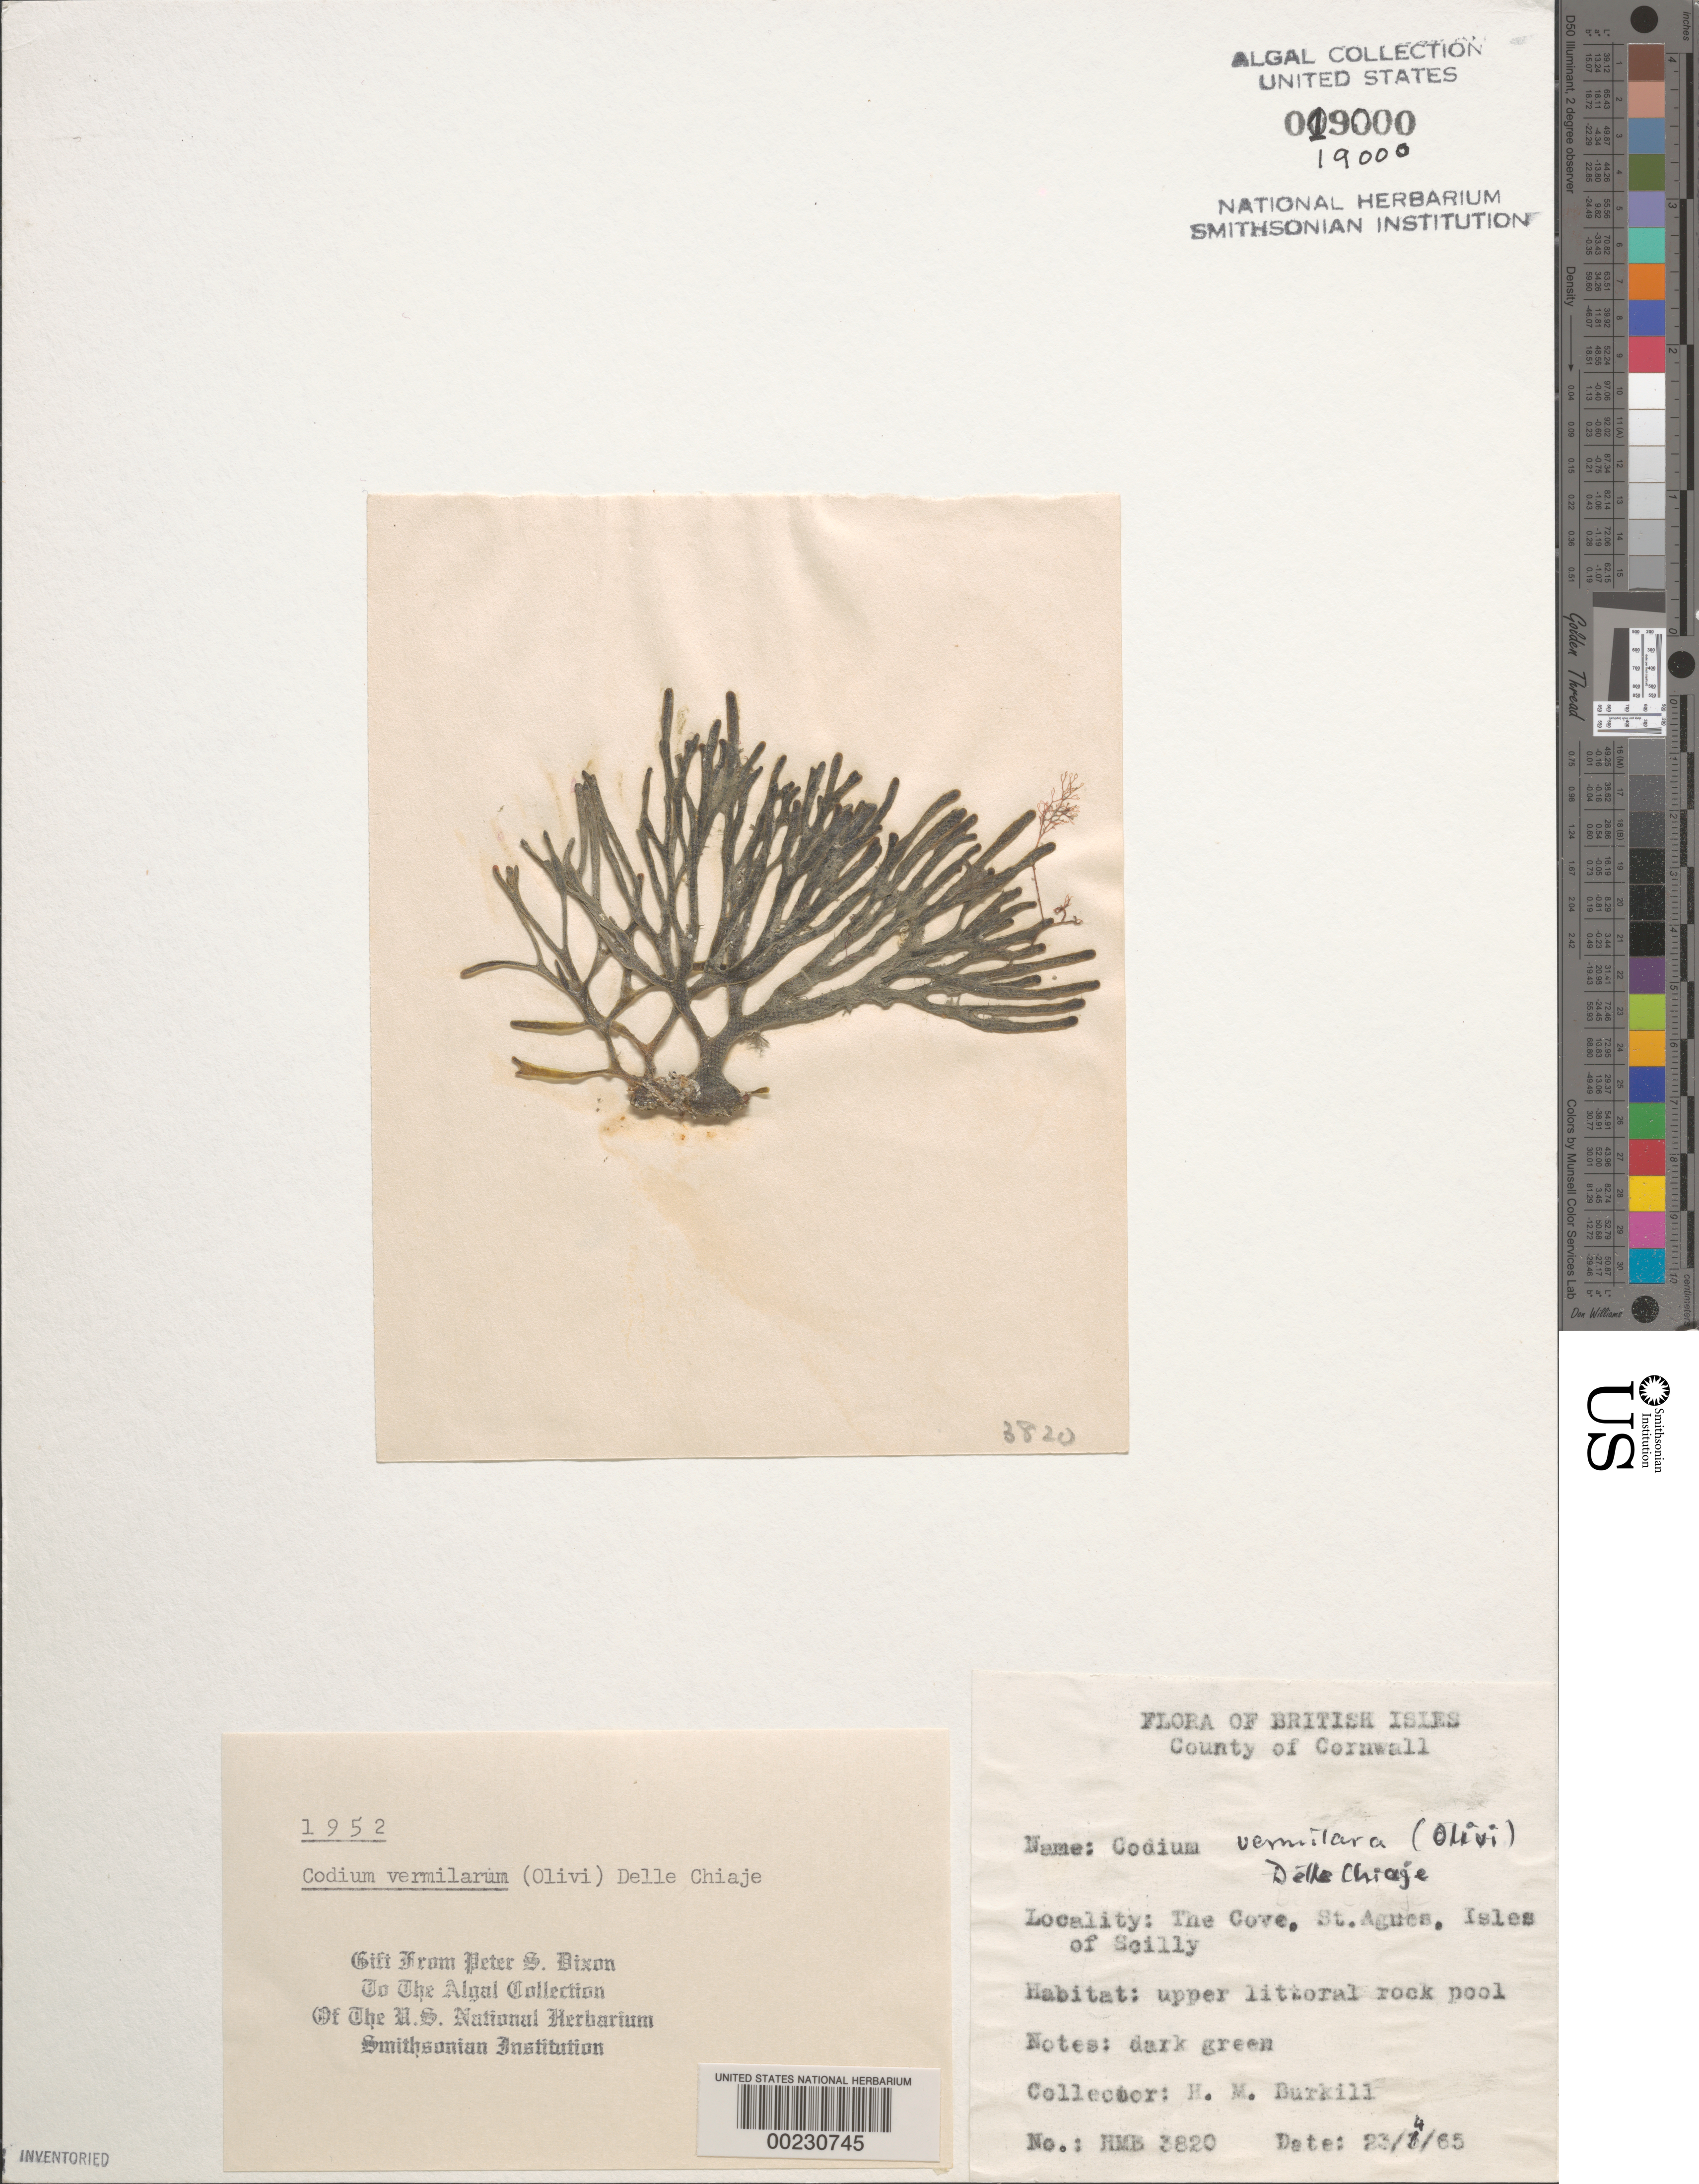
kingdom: Plantae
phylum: Chlorophyta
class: Ulvophyceae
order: Bryopsidales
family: Codiaceae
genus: Codium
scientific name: Codium vermilara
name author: (Olivi) Chiaje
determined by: Dixon, P. S.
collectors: H. M. Burkill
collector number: HMB 3820 & PSD 1952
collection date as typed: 23 Apr 1965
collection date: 1965-04-23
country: United Kingdom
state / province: England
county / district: Council of the Isles of Scilly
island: St. Agnes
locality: The Cove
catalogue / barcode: US 19000